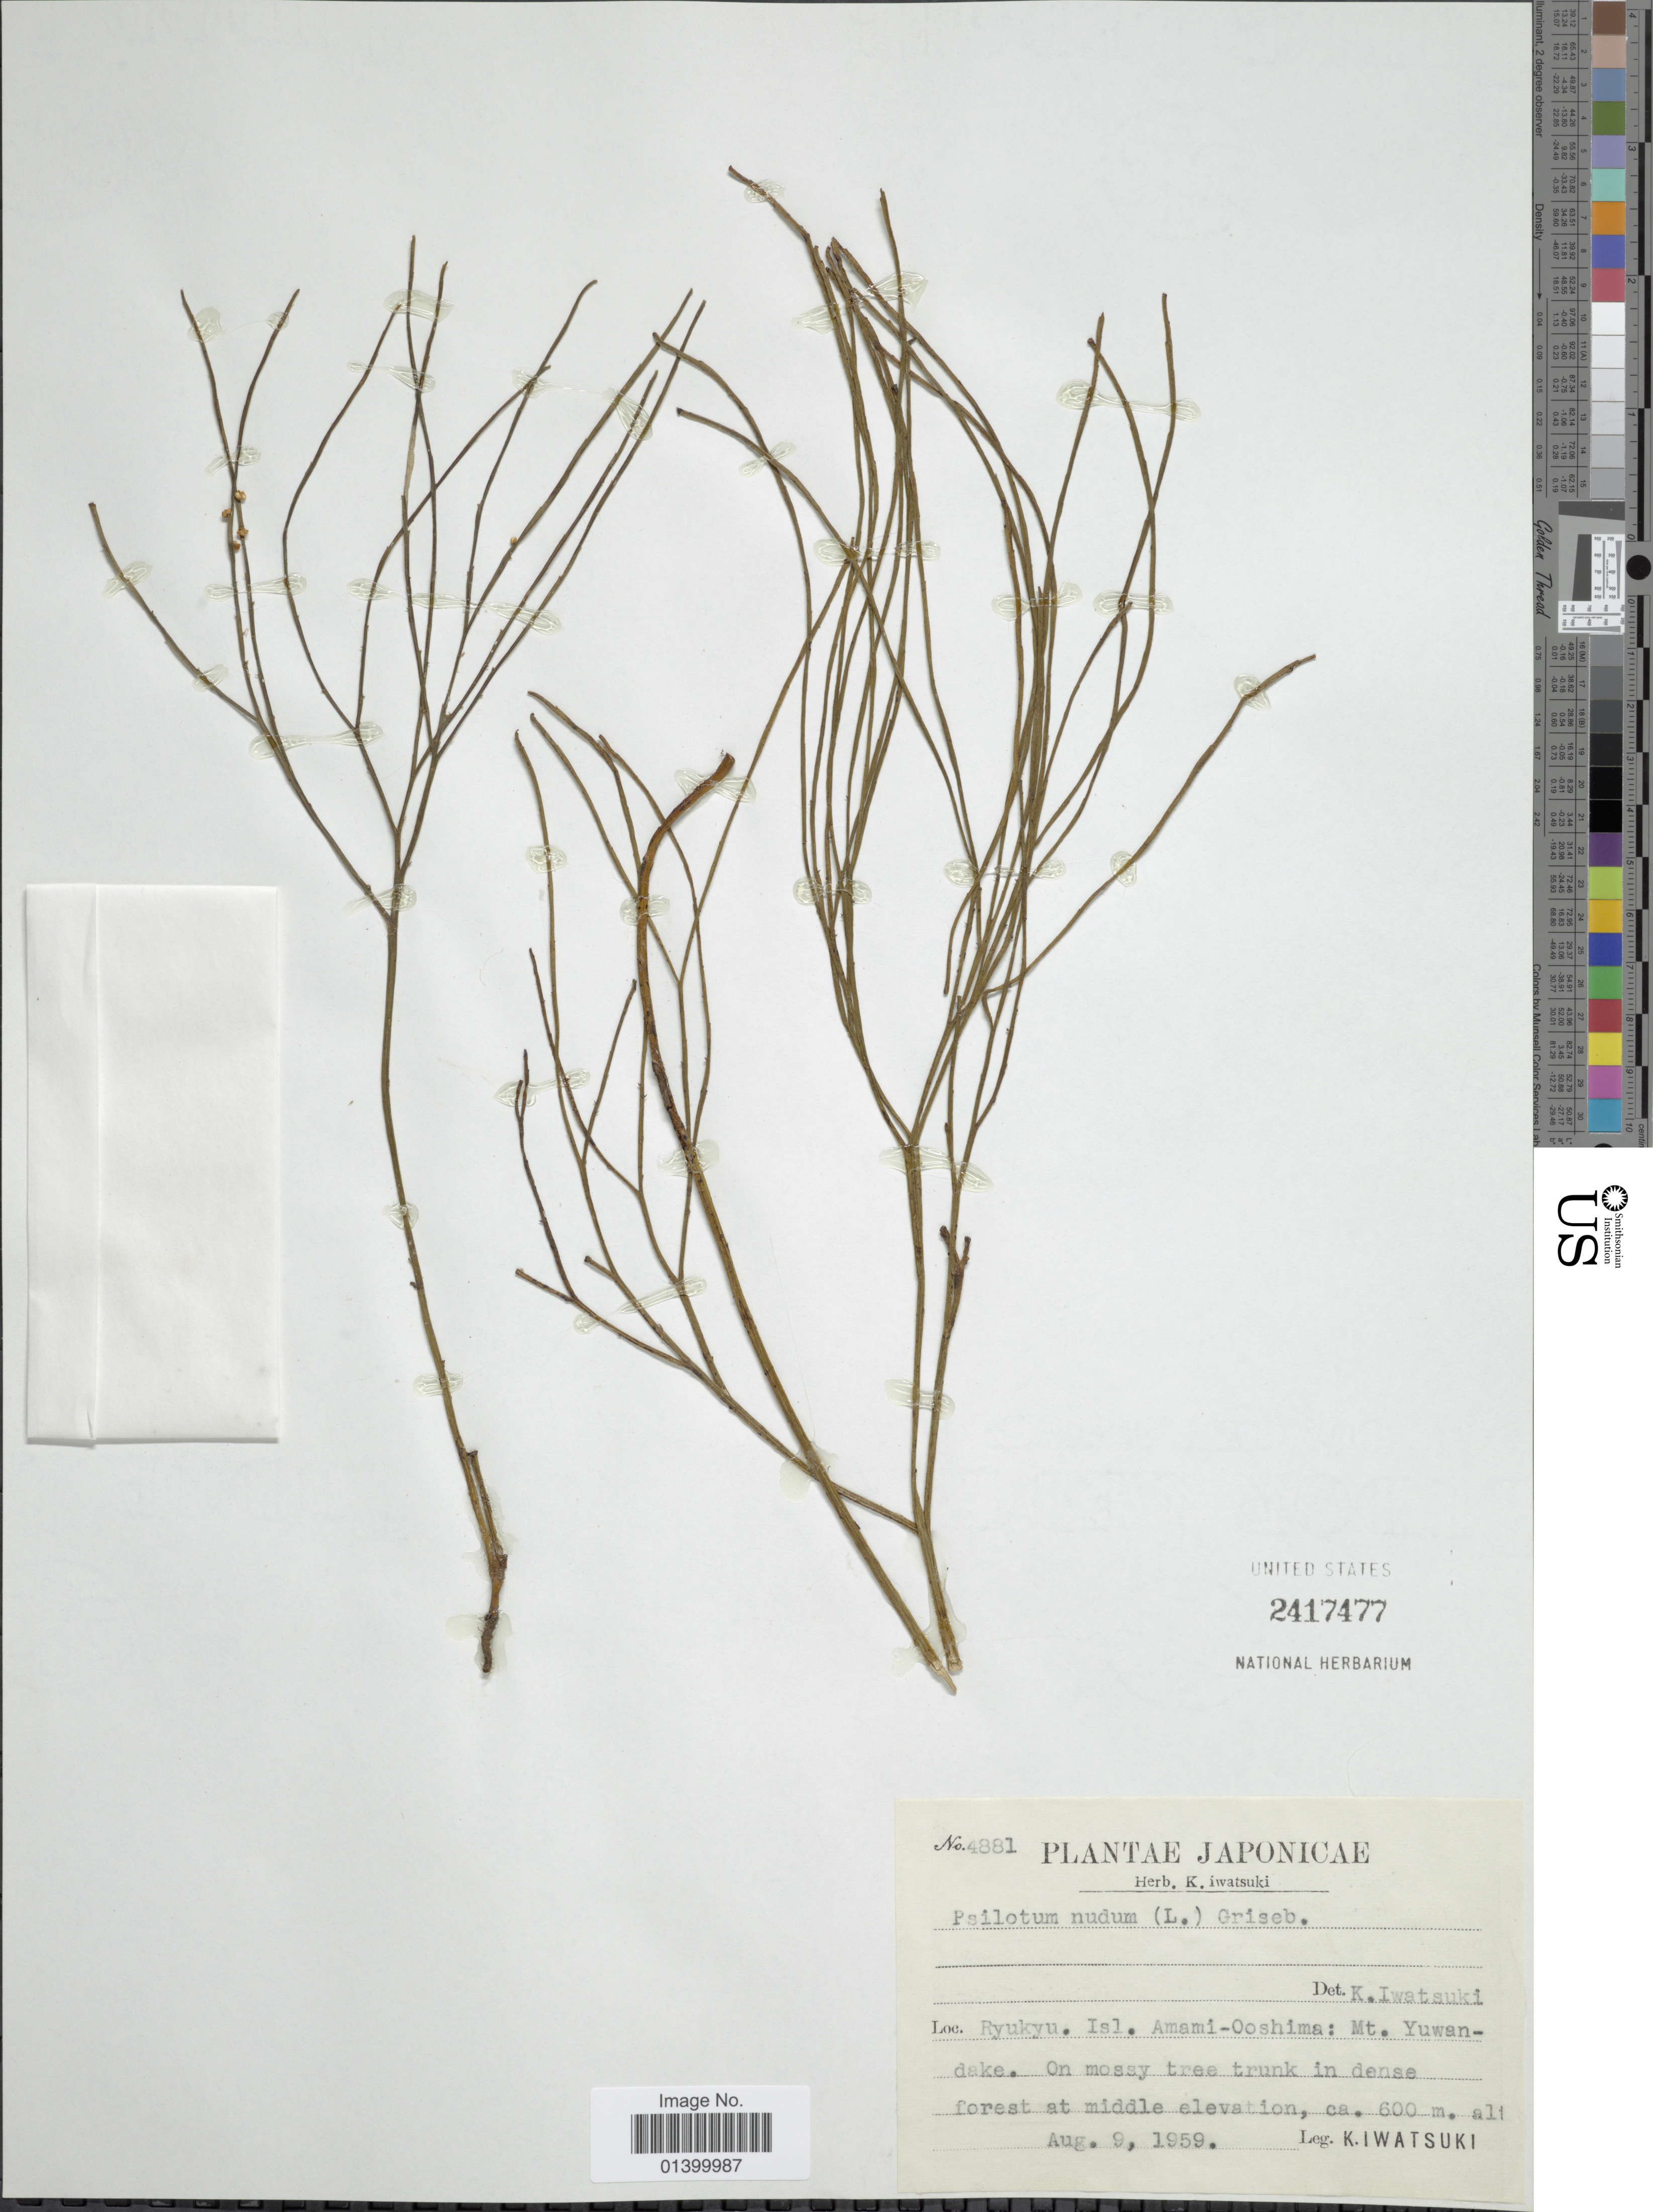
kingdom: Plantae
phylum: Tracheophyta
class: Polypodiopsida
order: Psilotales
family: Psilotaceae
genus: Psilotum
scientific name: Psilotum nudum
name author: (L.) P. Beauv.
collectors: K. Iwatsuki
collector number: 4881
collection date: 1959-08-09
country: Japan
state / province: Okinawa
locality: Ryukyu. Isl. Amami-Ooshima: Mt. Yuwan-dake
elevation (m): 600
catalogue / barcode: US 2417477